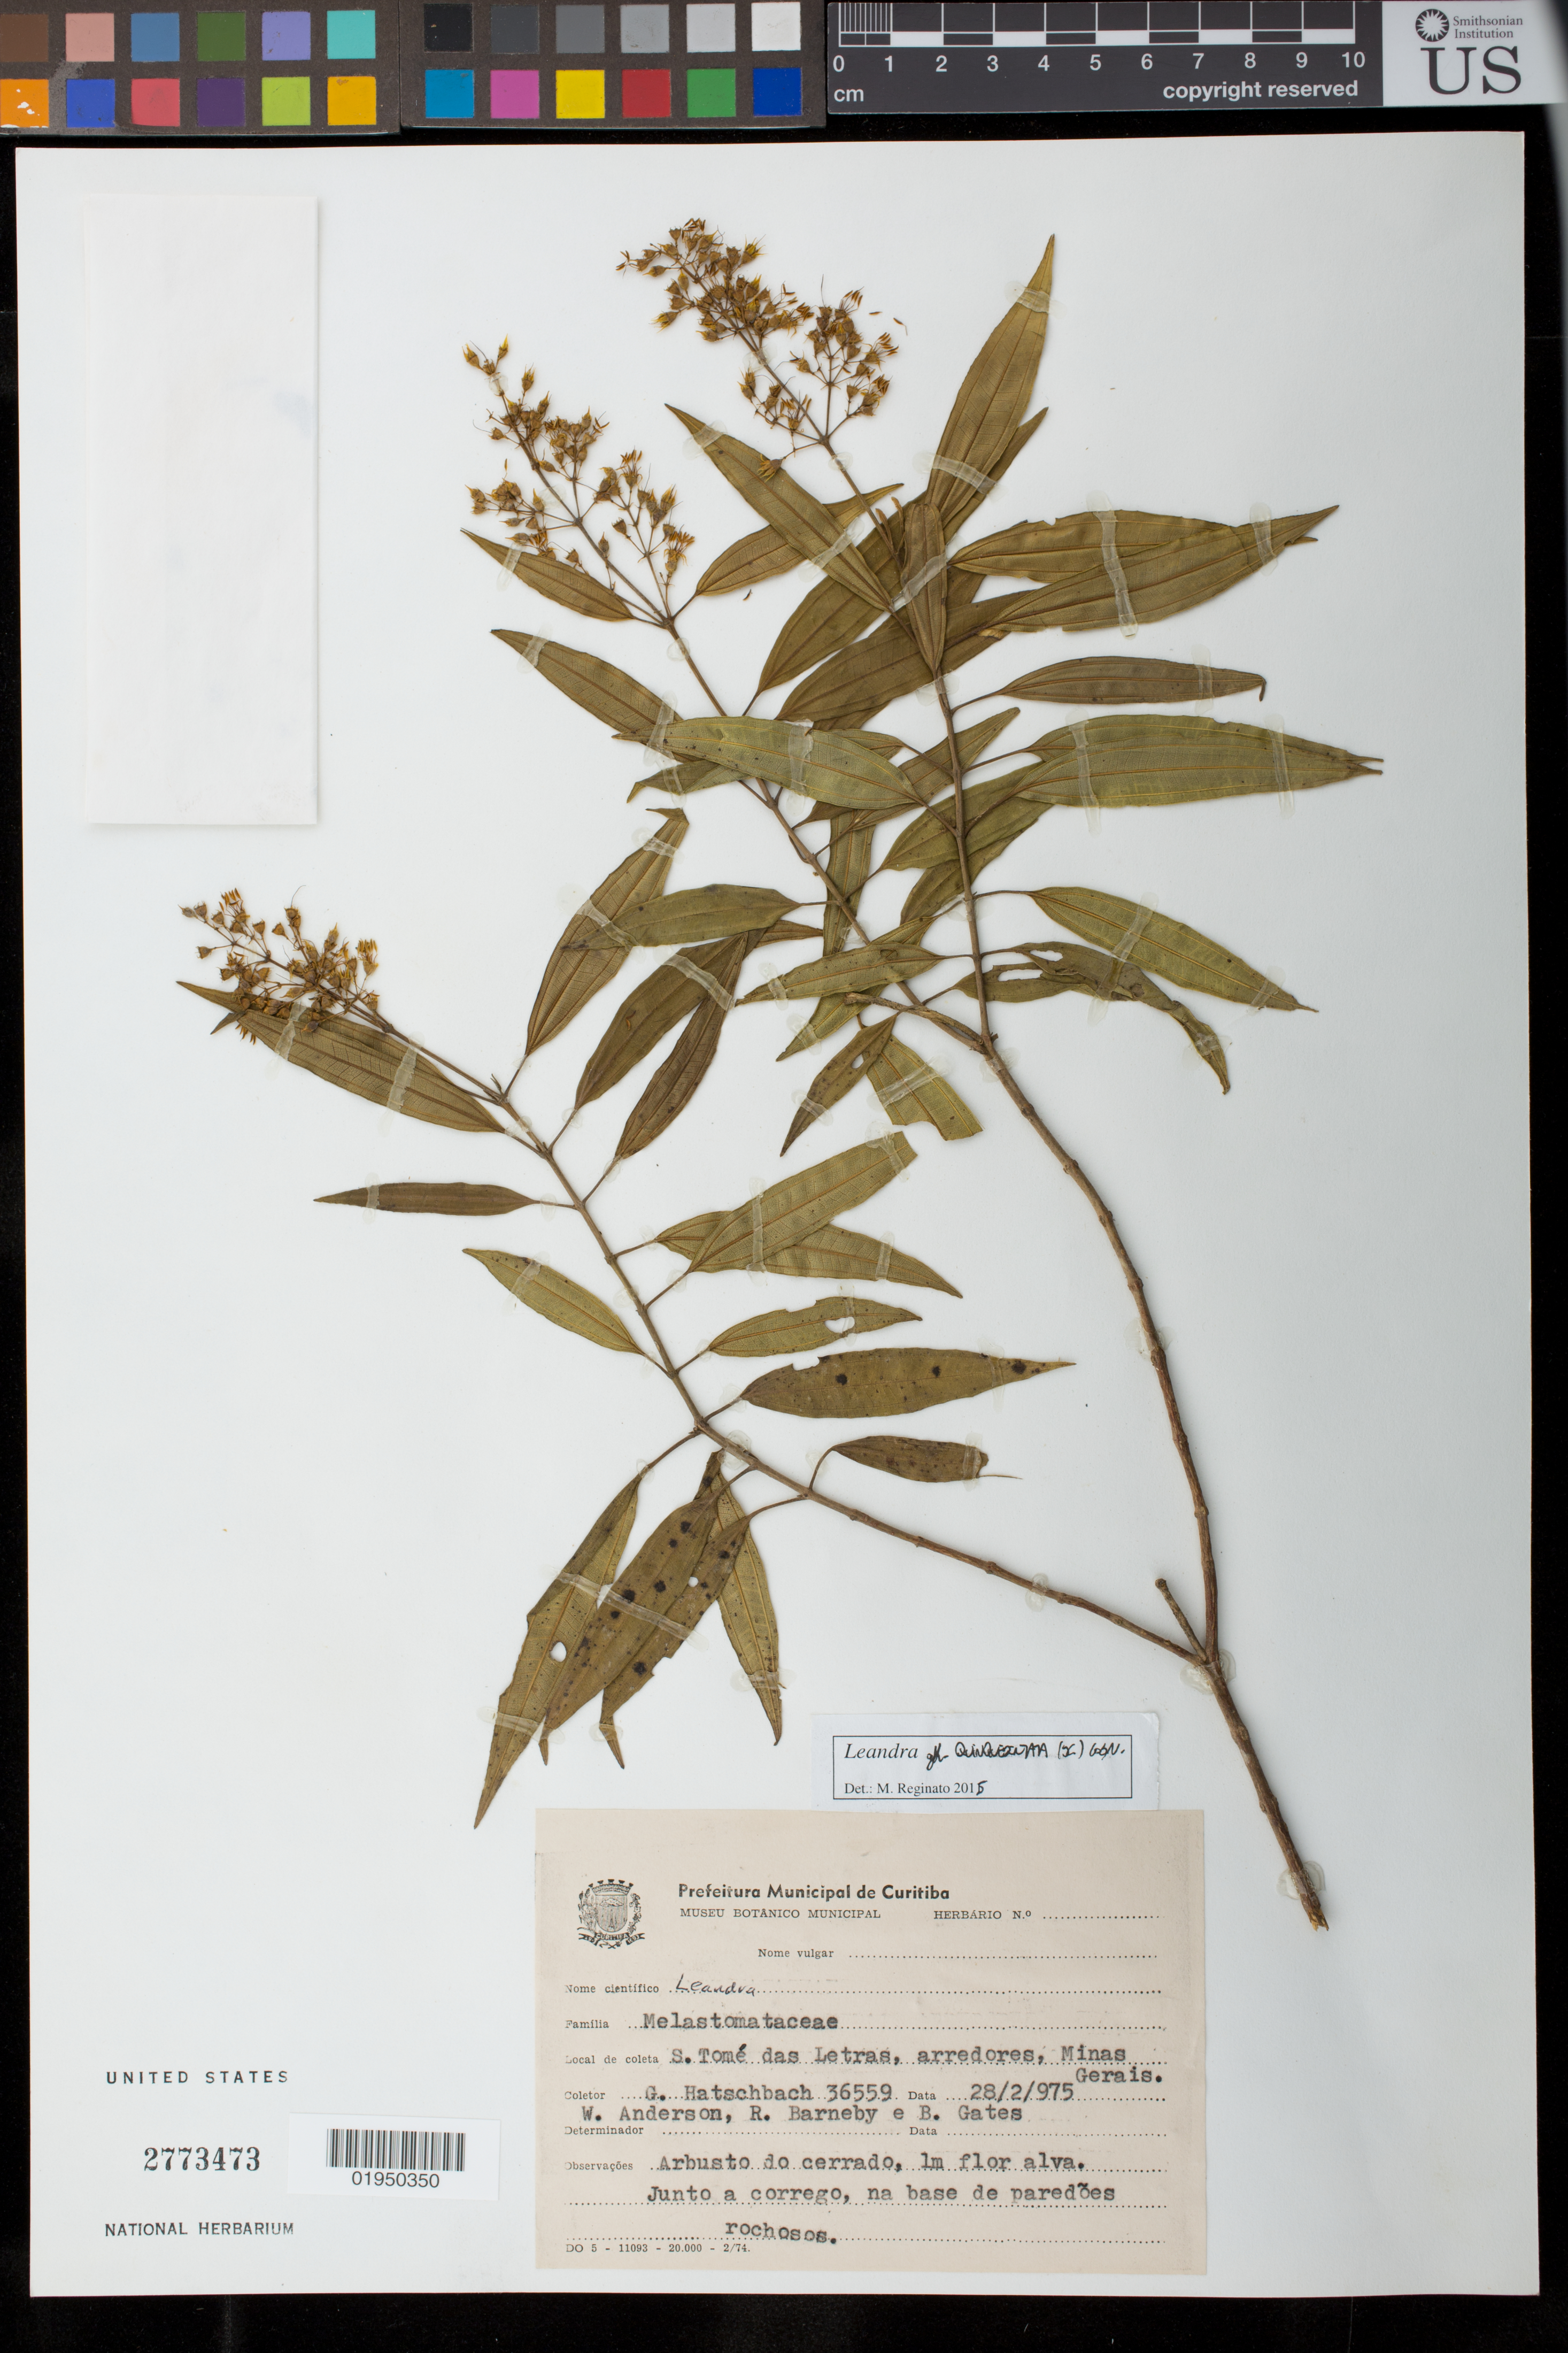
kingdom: Plantae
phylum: Tracheophyta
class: Magnoliopsida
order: Myrtales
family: Melastomataceae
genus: Leandra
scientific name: Leandra quinquedentata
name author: Cogn.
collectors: G. Hatschbach, W. Anderson, R. C. Barneby & B. Gates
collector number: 36559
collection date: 1975-02-28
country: Brazil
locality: S. Tome das Letras, arredores. Minas Gerais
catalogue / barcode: US 2773473